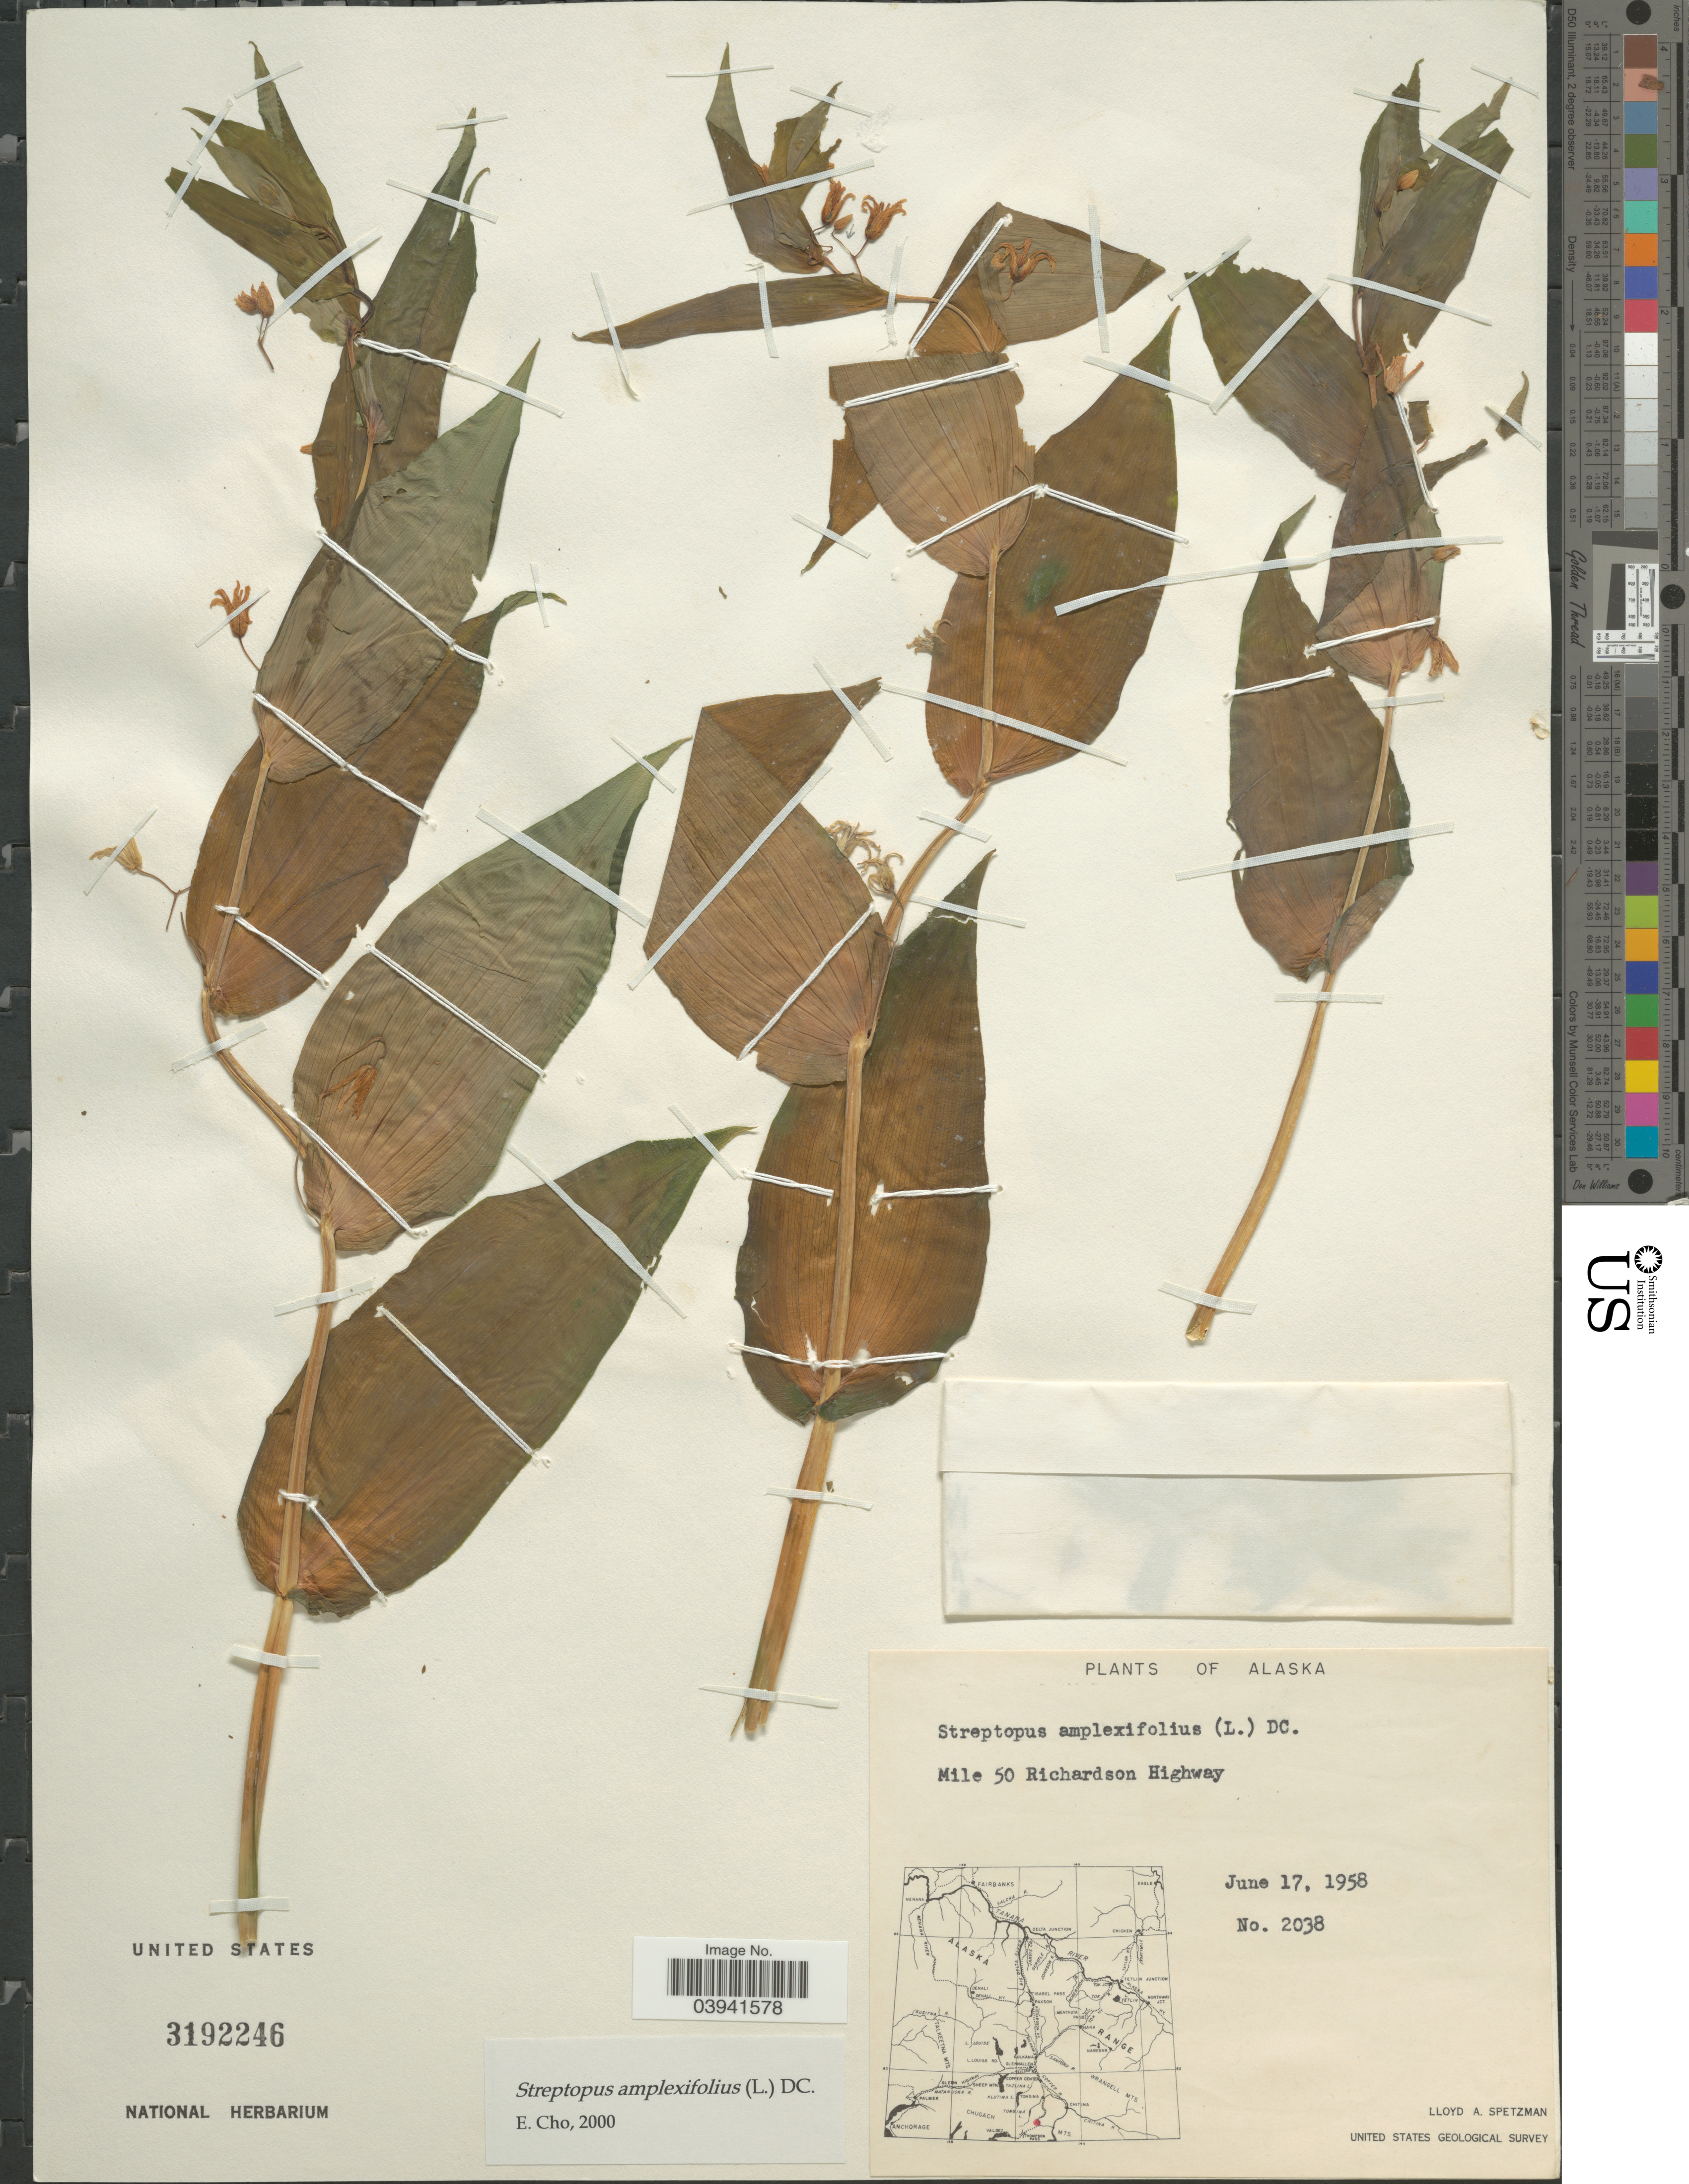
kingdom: Plantae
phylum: Tracheophyta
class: Liliopsida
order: Liliales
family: Liliaceae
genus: Streptopus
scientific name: Streptopus amplexifolius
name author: (L.) DC.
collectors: L. Spetzman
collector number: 2038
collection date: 1958-06-17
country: United States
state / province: Alaska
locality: Mile 50 Richardson Highway.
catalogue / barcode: US 3192246